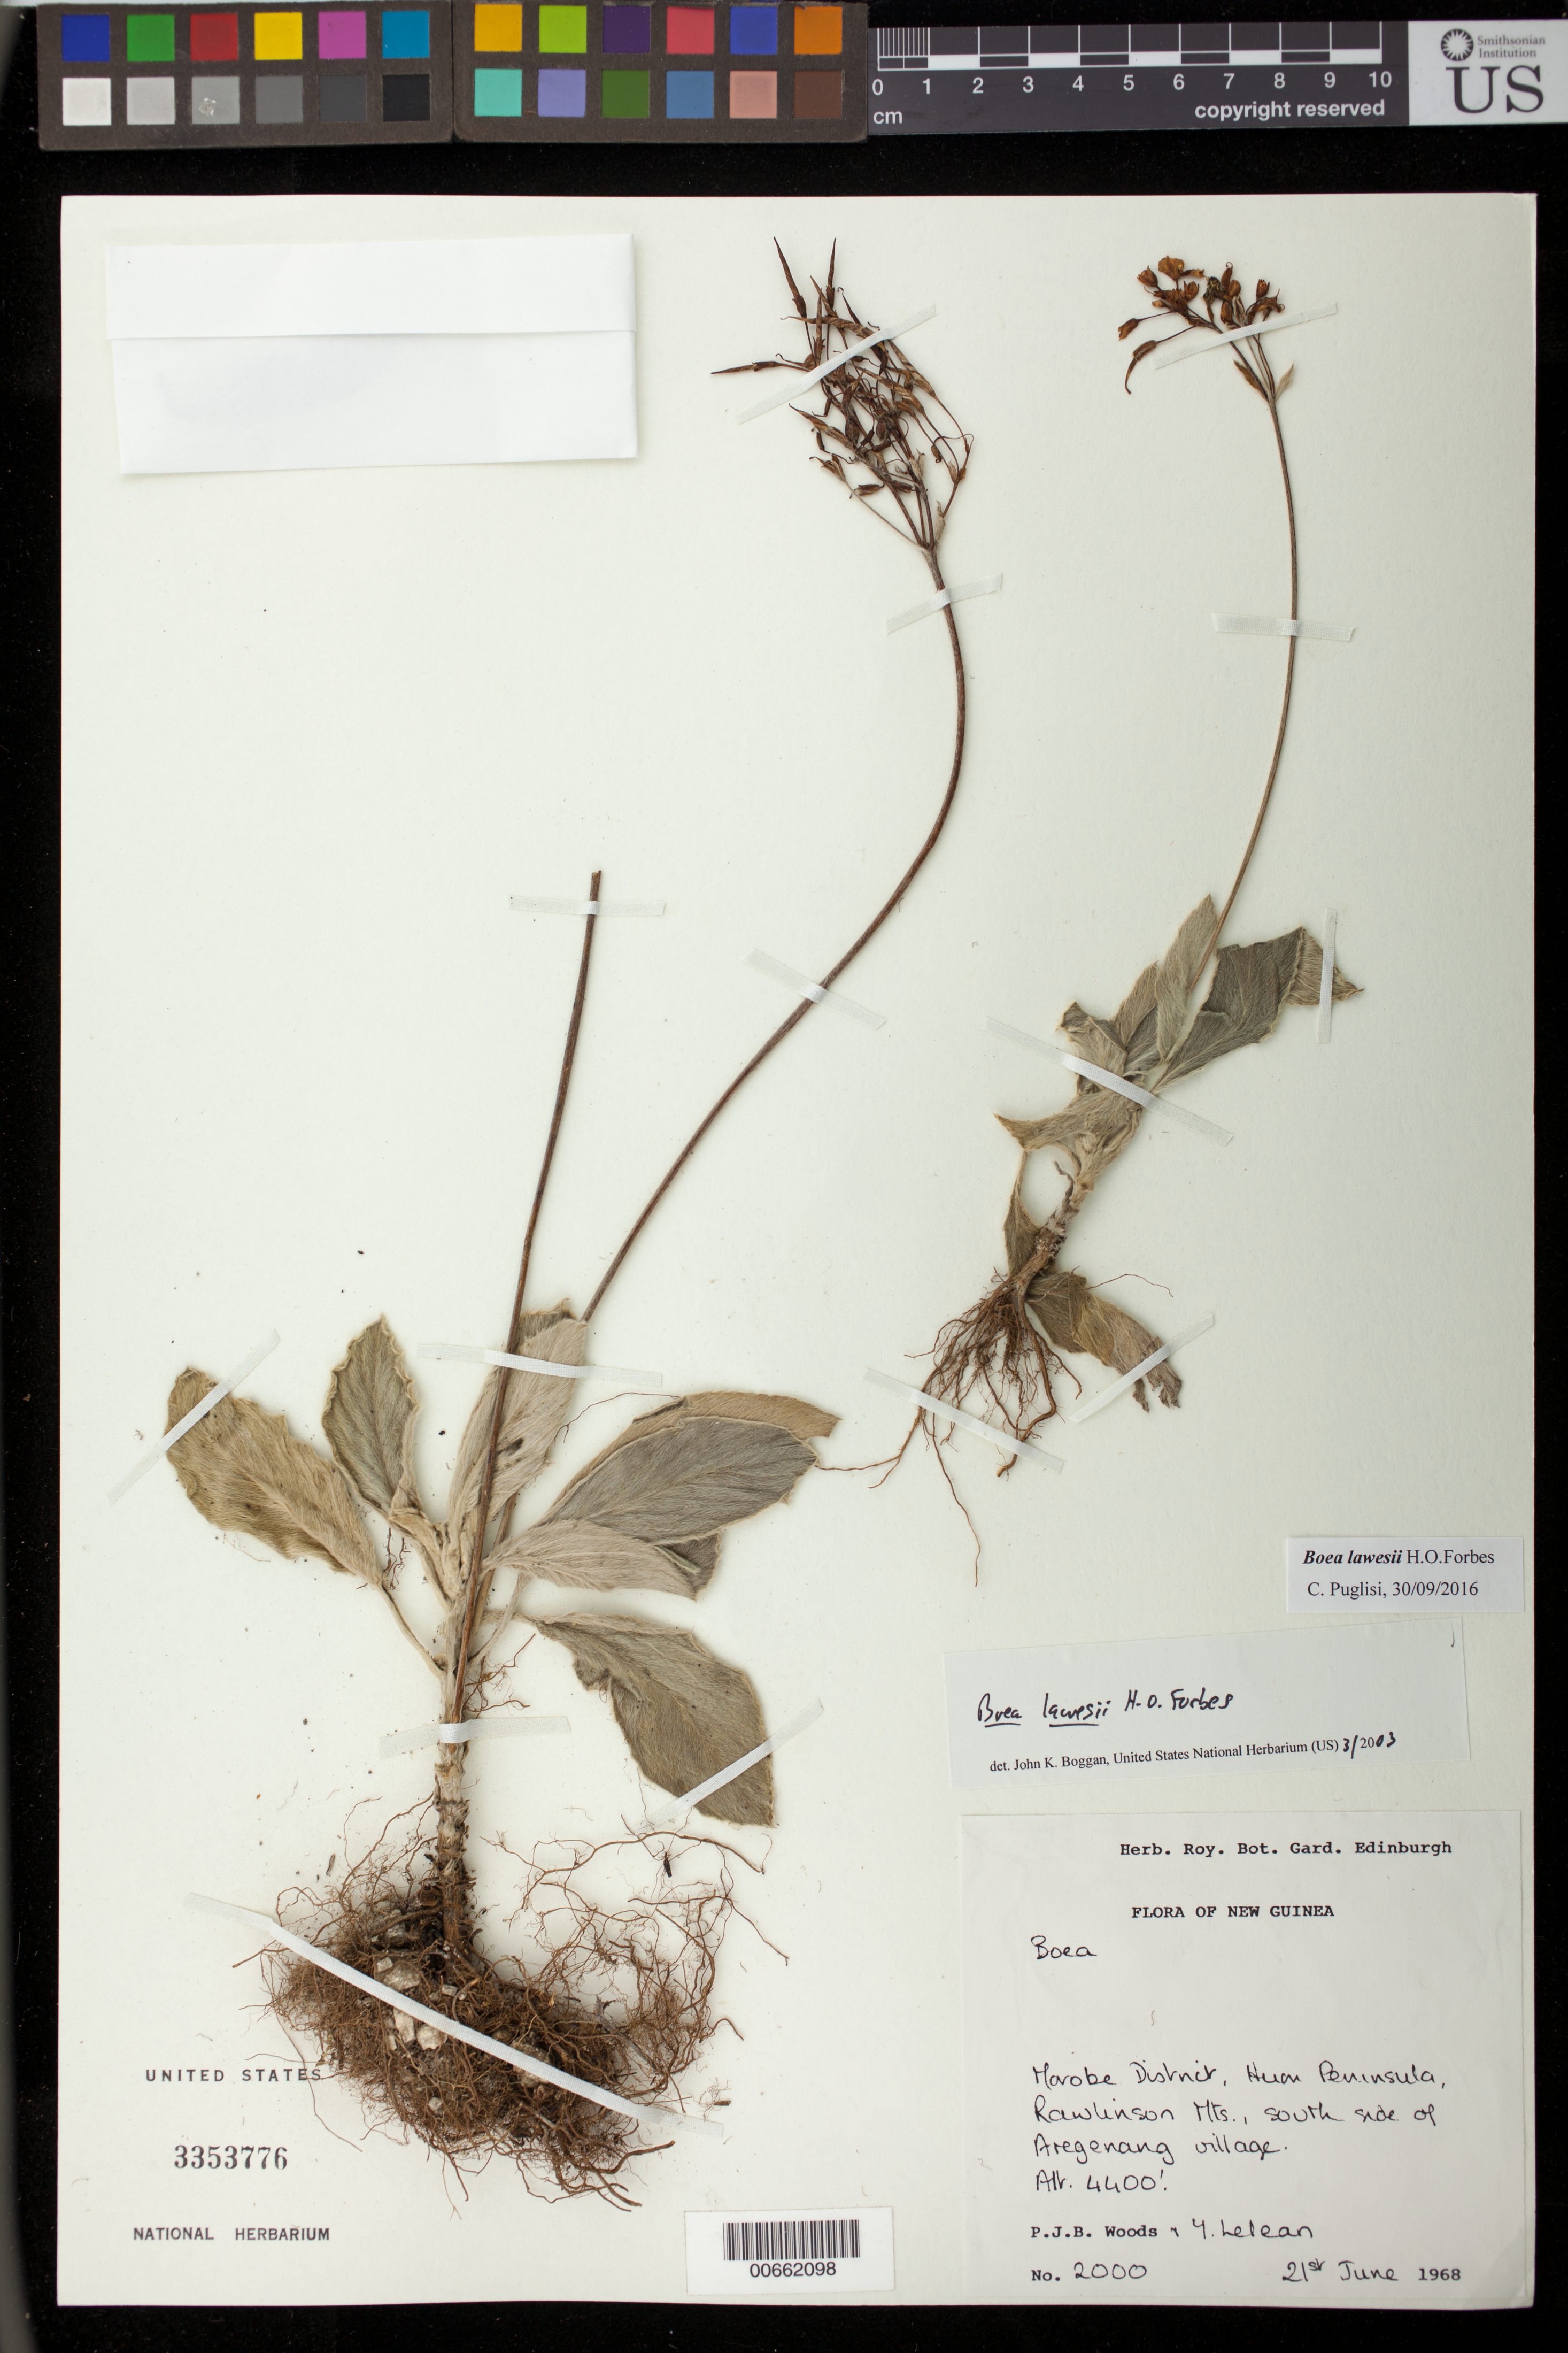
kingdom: Plantae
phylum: Tracheophyta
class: Magnoliopsida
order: Lamiales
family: Gesneriaceae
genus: Boea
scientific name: Boea lawesii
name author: H.O. Forbes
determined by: Boggan, J. K., (US), NMNH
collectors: P. Woods & Y. Lelean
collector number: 2000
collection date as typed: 21 Jun 1968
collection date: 1968-06-21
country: Papua New Guinea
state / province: Morobe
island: New Guinea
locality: Morobe District, Huon Peninsula, Rawlinson Mts., south side of Aregenang village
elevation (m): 1341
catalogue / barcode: US 3353776